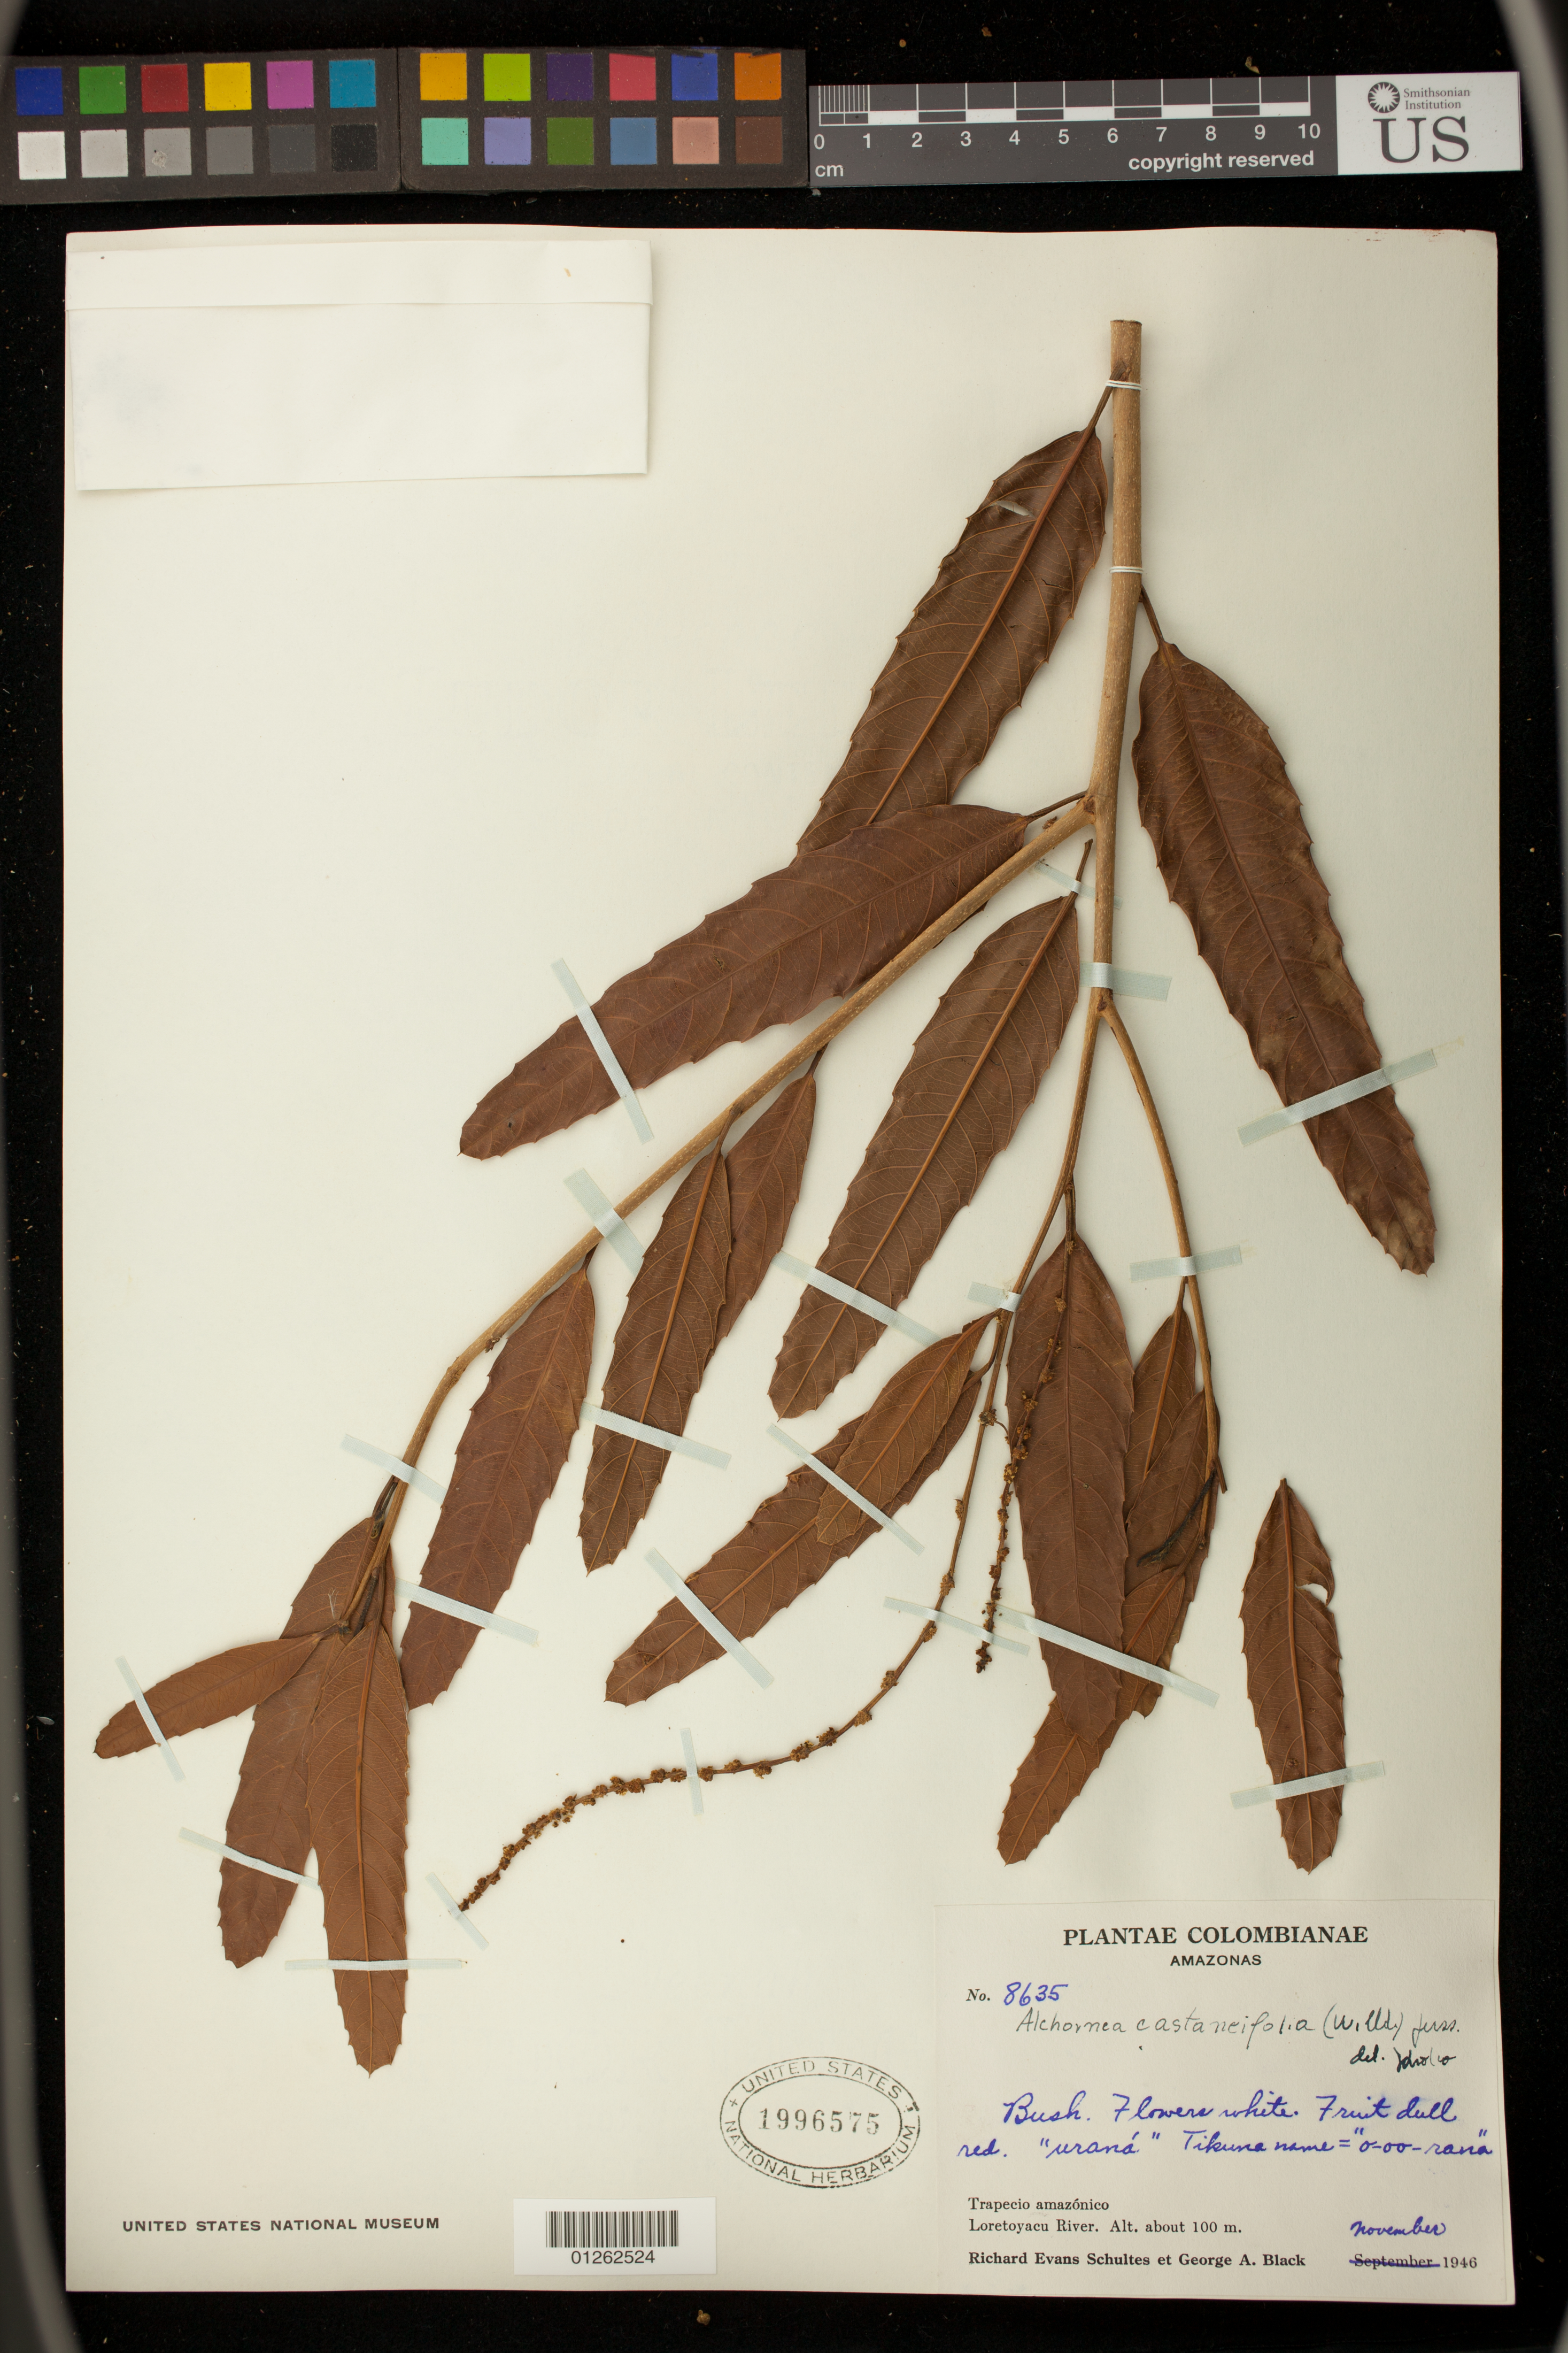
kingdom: Plantae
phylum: Tracheophyta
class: Magnoliopsida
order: Malpighiales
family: Euphorbiaceae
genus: Alchornea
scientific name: Alchornea castaneifolia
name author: (Willd.) A. Juss.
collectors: R. E. Schultes & G. A. Black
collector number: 8635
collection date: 1946-11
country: Colombia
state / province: Amazônas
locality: Loretoyacu River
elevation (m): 100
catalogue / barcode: US 1996575